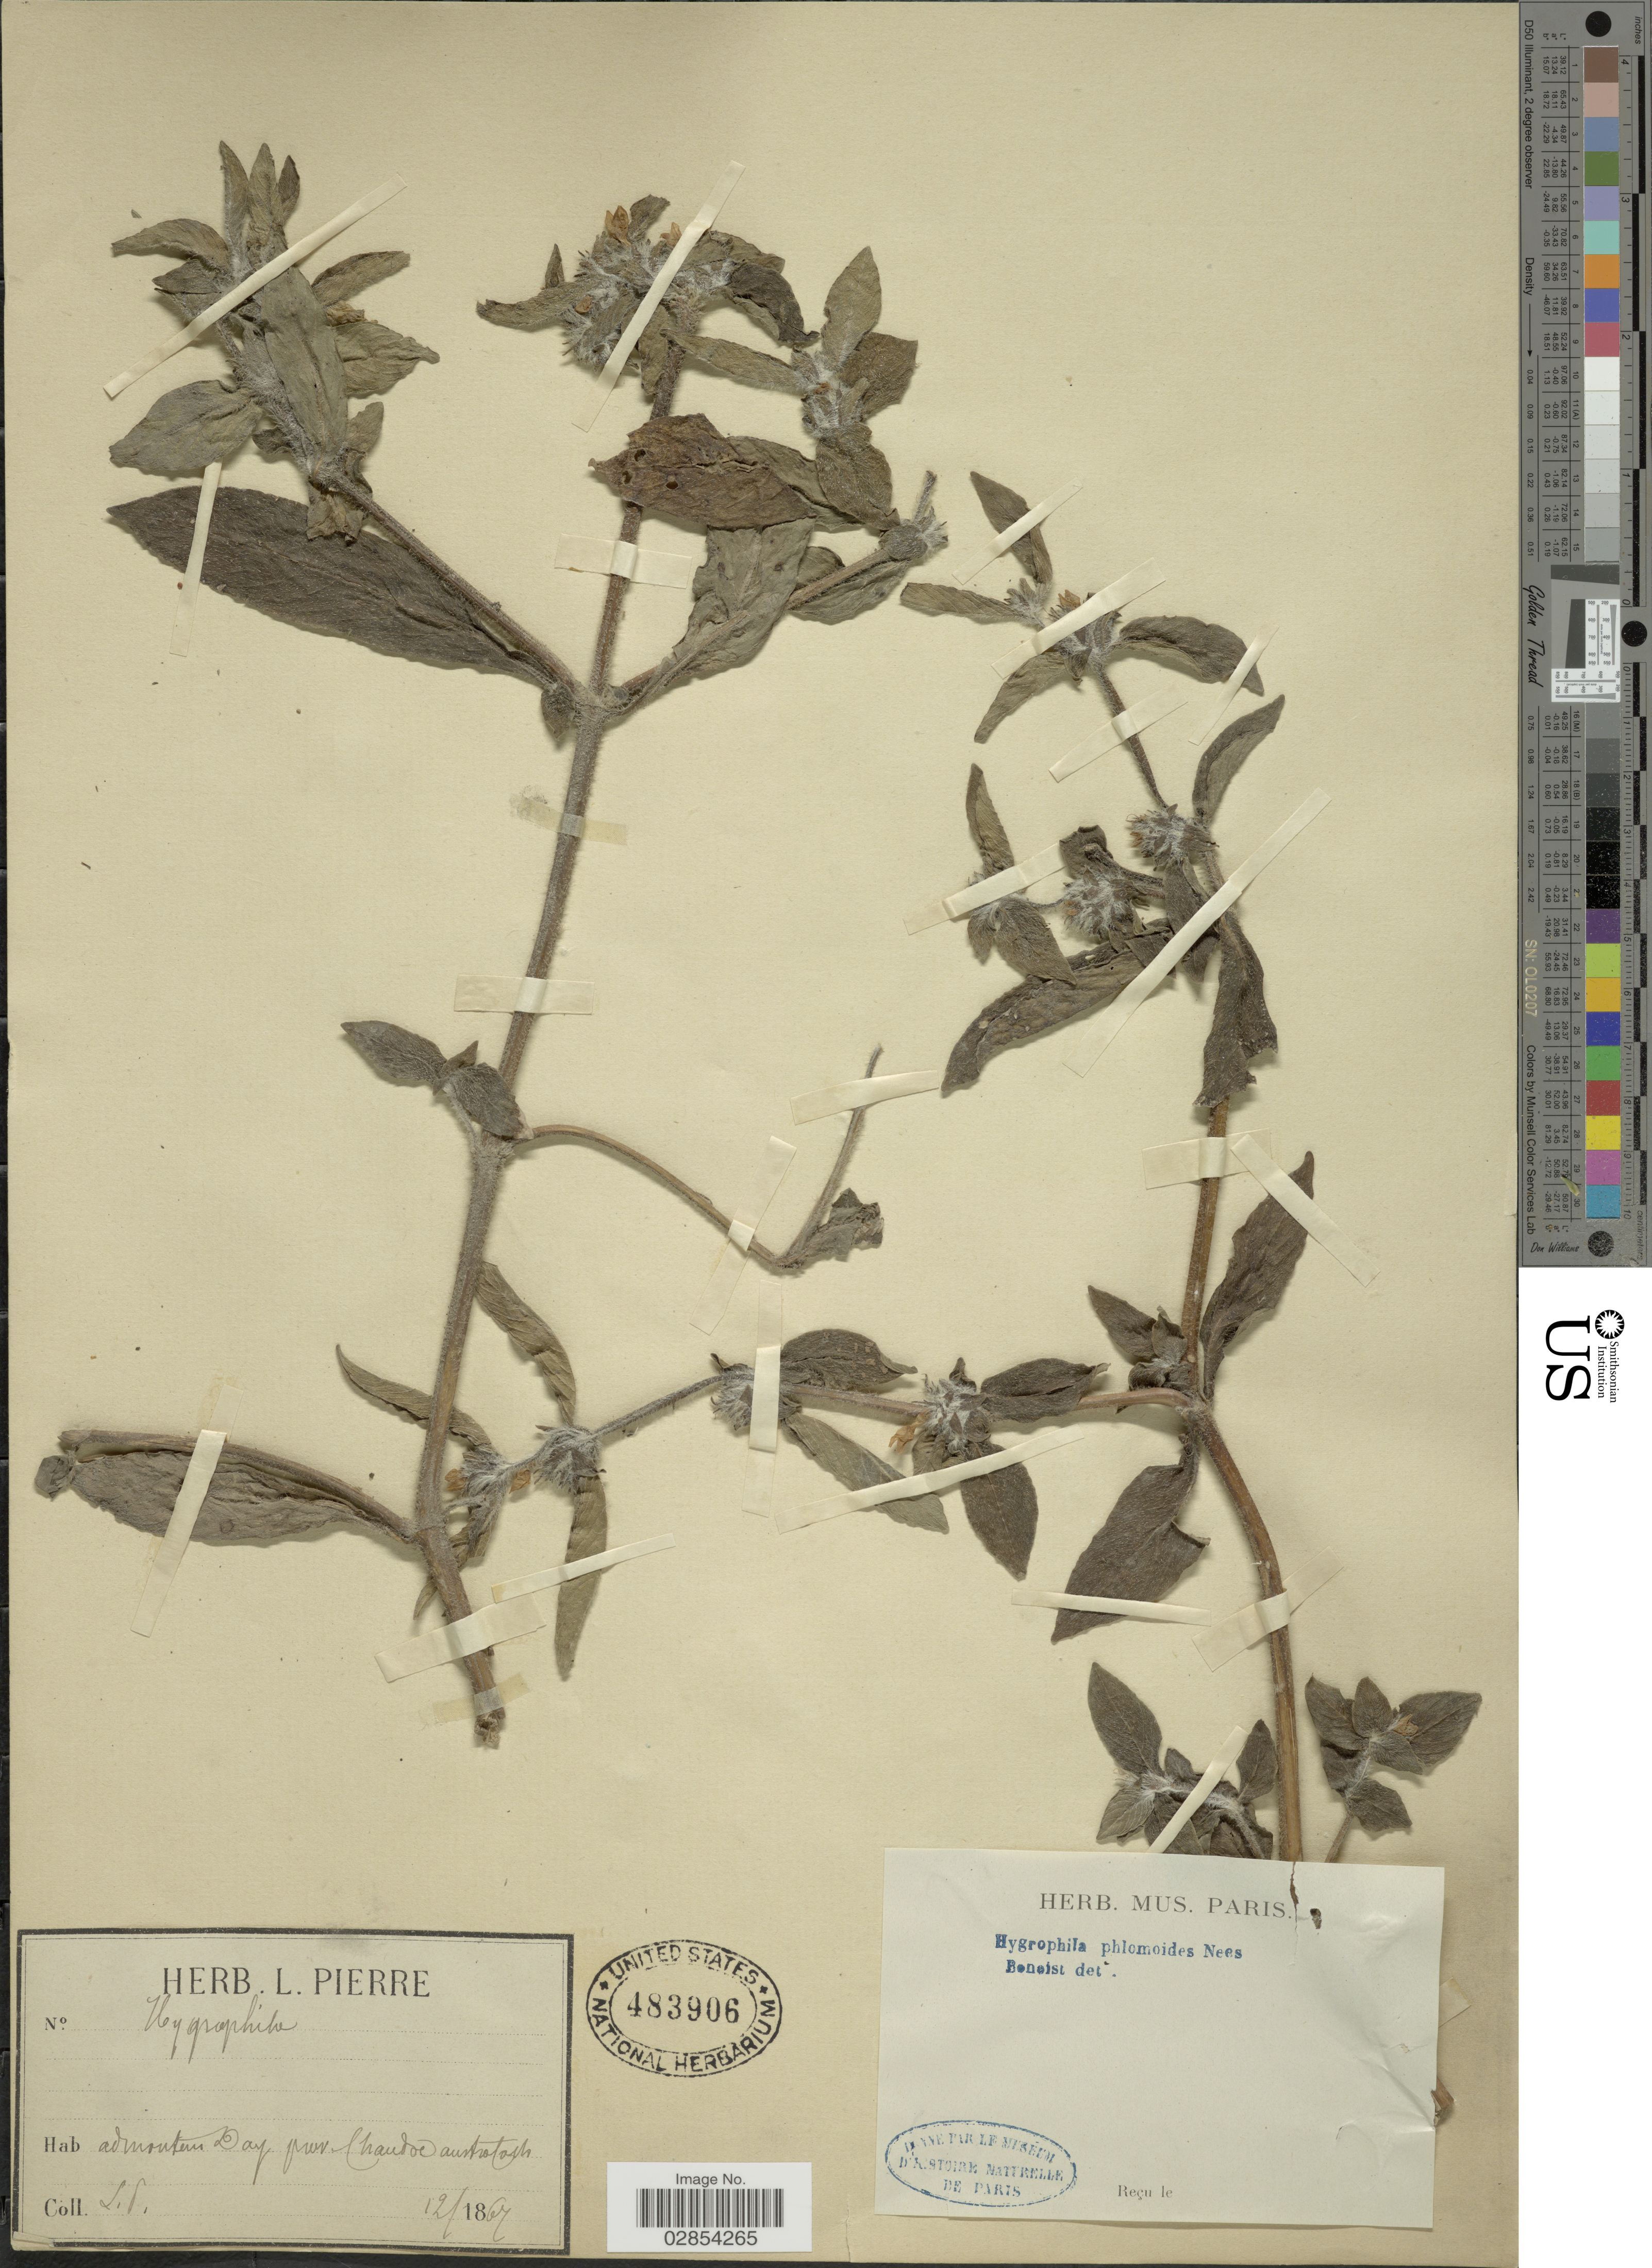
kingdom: Plantae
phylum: Tracheophyta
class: Magnoliopsida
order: Lamiales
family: Acanthaceae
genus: Hygrophila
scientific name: Hygrophila phlomoides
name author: Nees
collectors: L. Pierre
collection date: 1867-12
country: Vietnam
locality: Ad montem Day pror Chandre austro coch.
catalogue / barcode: US 483906